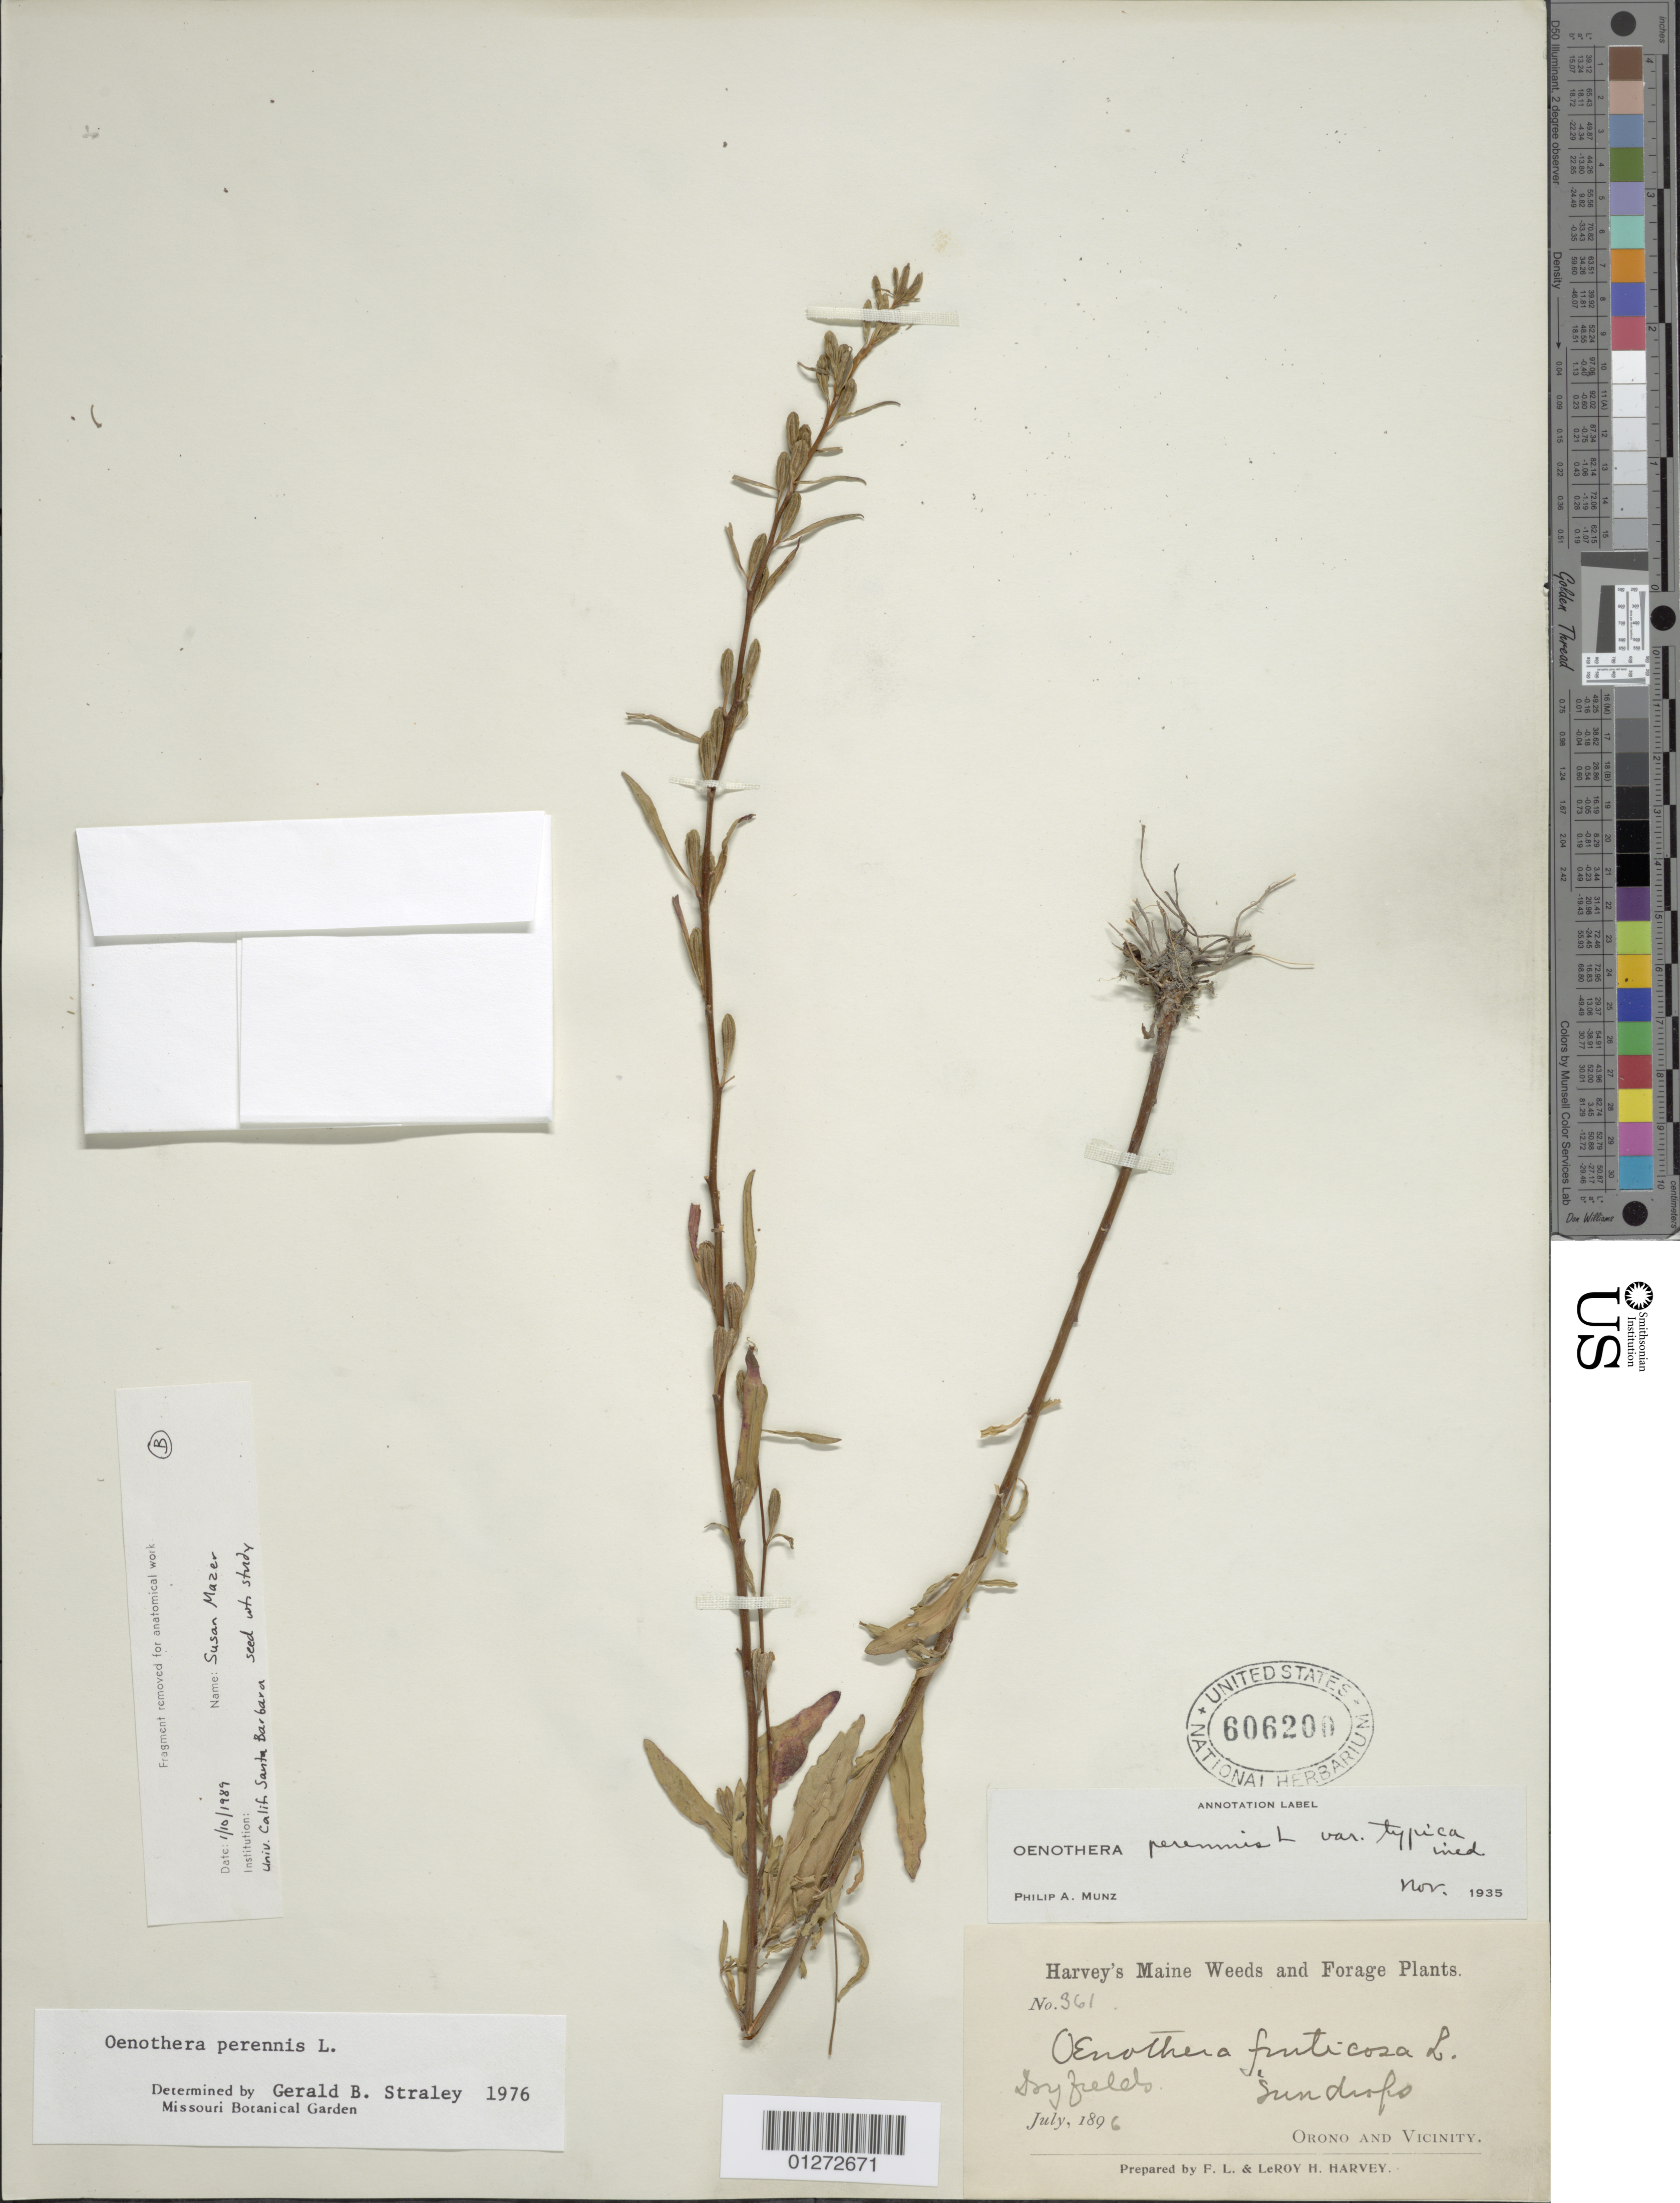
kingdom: Plantae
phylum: Tracheophyta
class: Magnoliopsida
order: Myrtales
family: Onagraceae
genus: Oenothera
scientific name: Oenothera perennis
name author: L.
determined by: Straley, G. B.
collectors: F. L. Harvey & L. H. Harvey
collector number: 361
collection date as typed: Jul 1896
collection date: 1896-07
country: United States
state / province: Maine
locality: Orono and Vicinity.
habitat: Dry fields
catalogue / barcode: US 606200